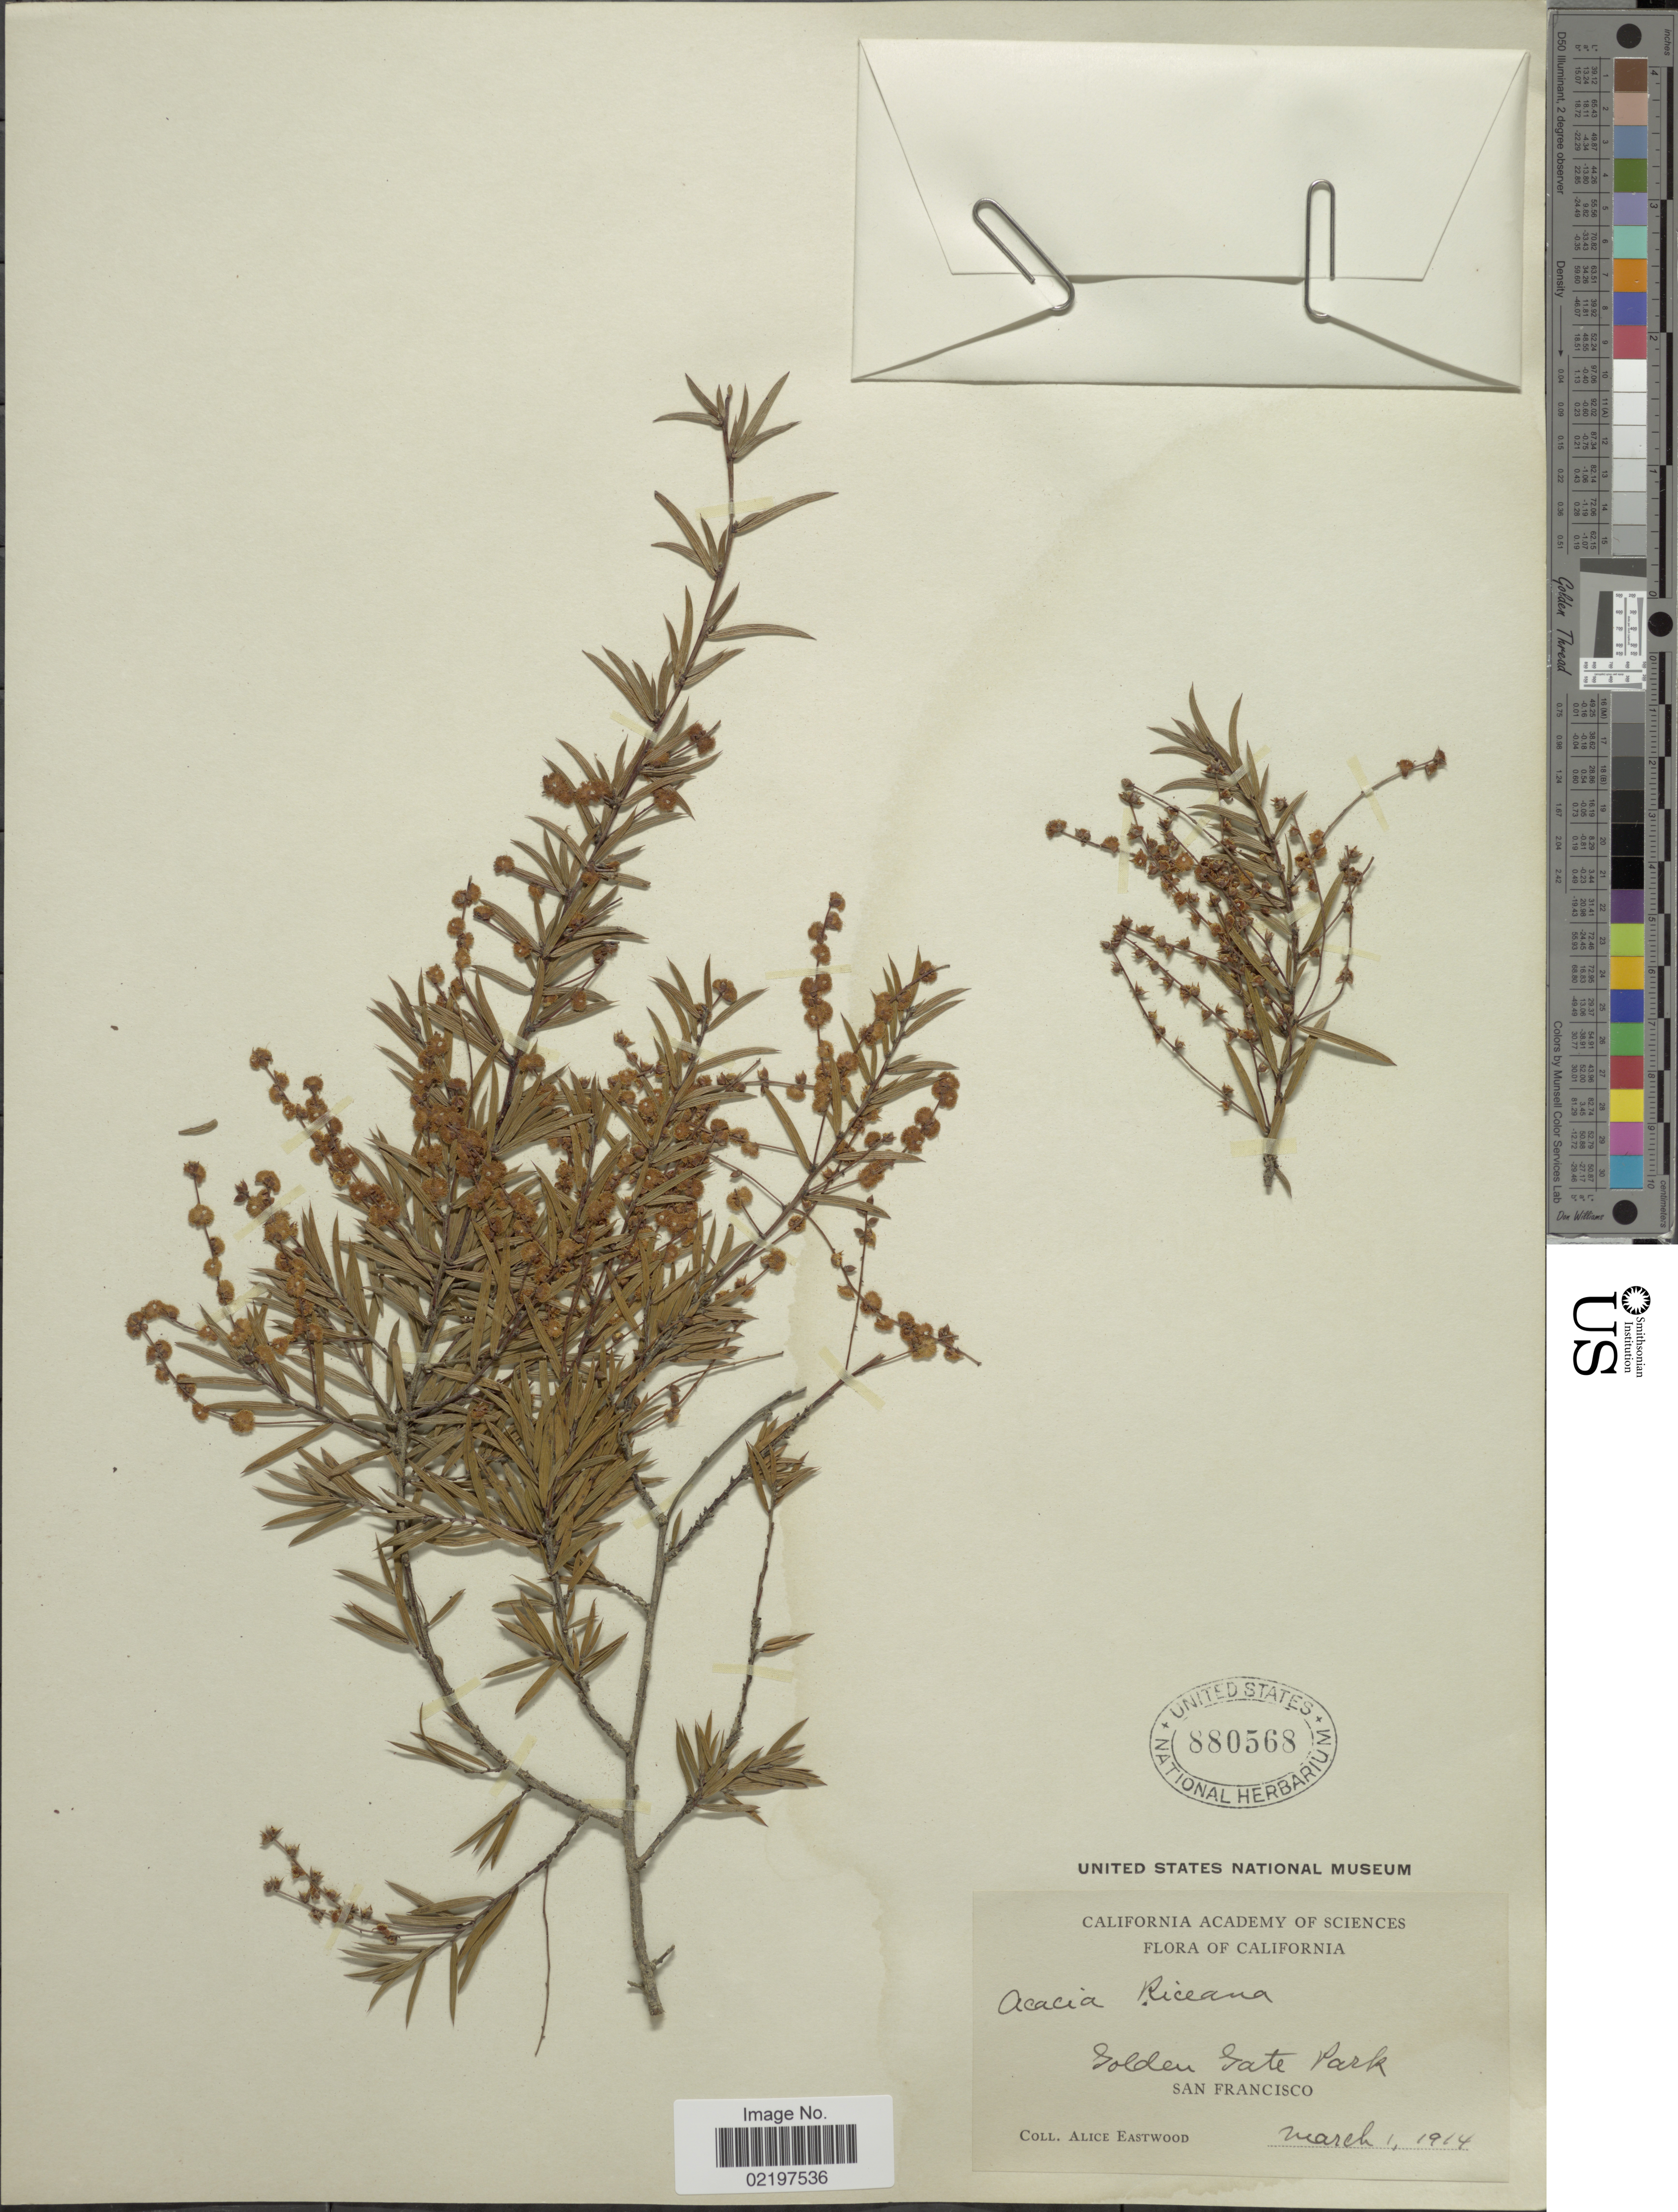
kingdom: Plantae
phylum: Tracheophyta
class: Magnoliopsida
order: Fabales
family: Fabaceae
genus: Acacia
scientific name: Acacia riceana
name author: Hensl.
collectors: A. Eastwood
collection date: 1914-03-01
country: United States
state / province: California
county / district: San Francisco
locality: Golden Gate Park, San Francisco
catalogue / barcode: US 880568